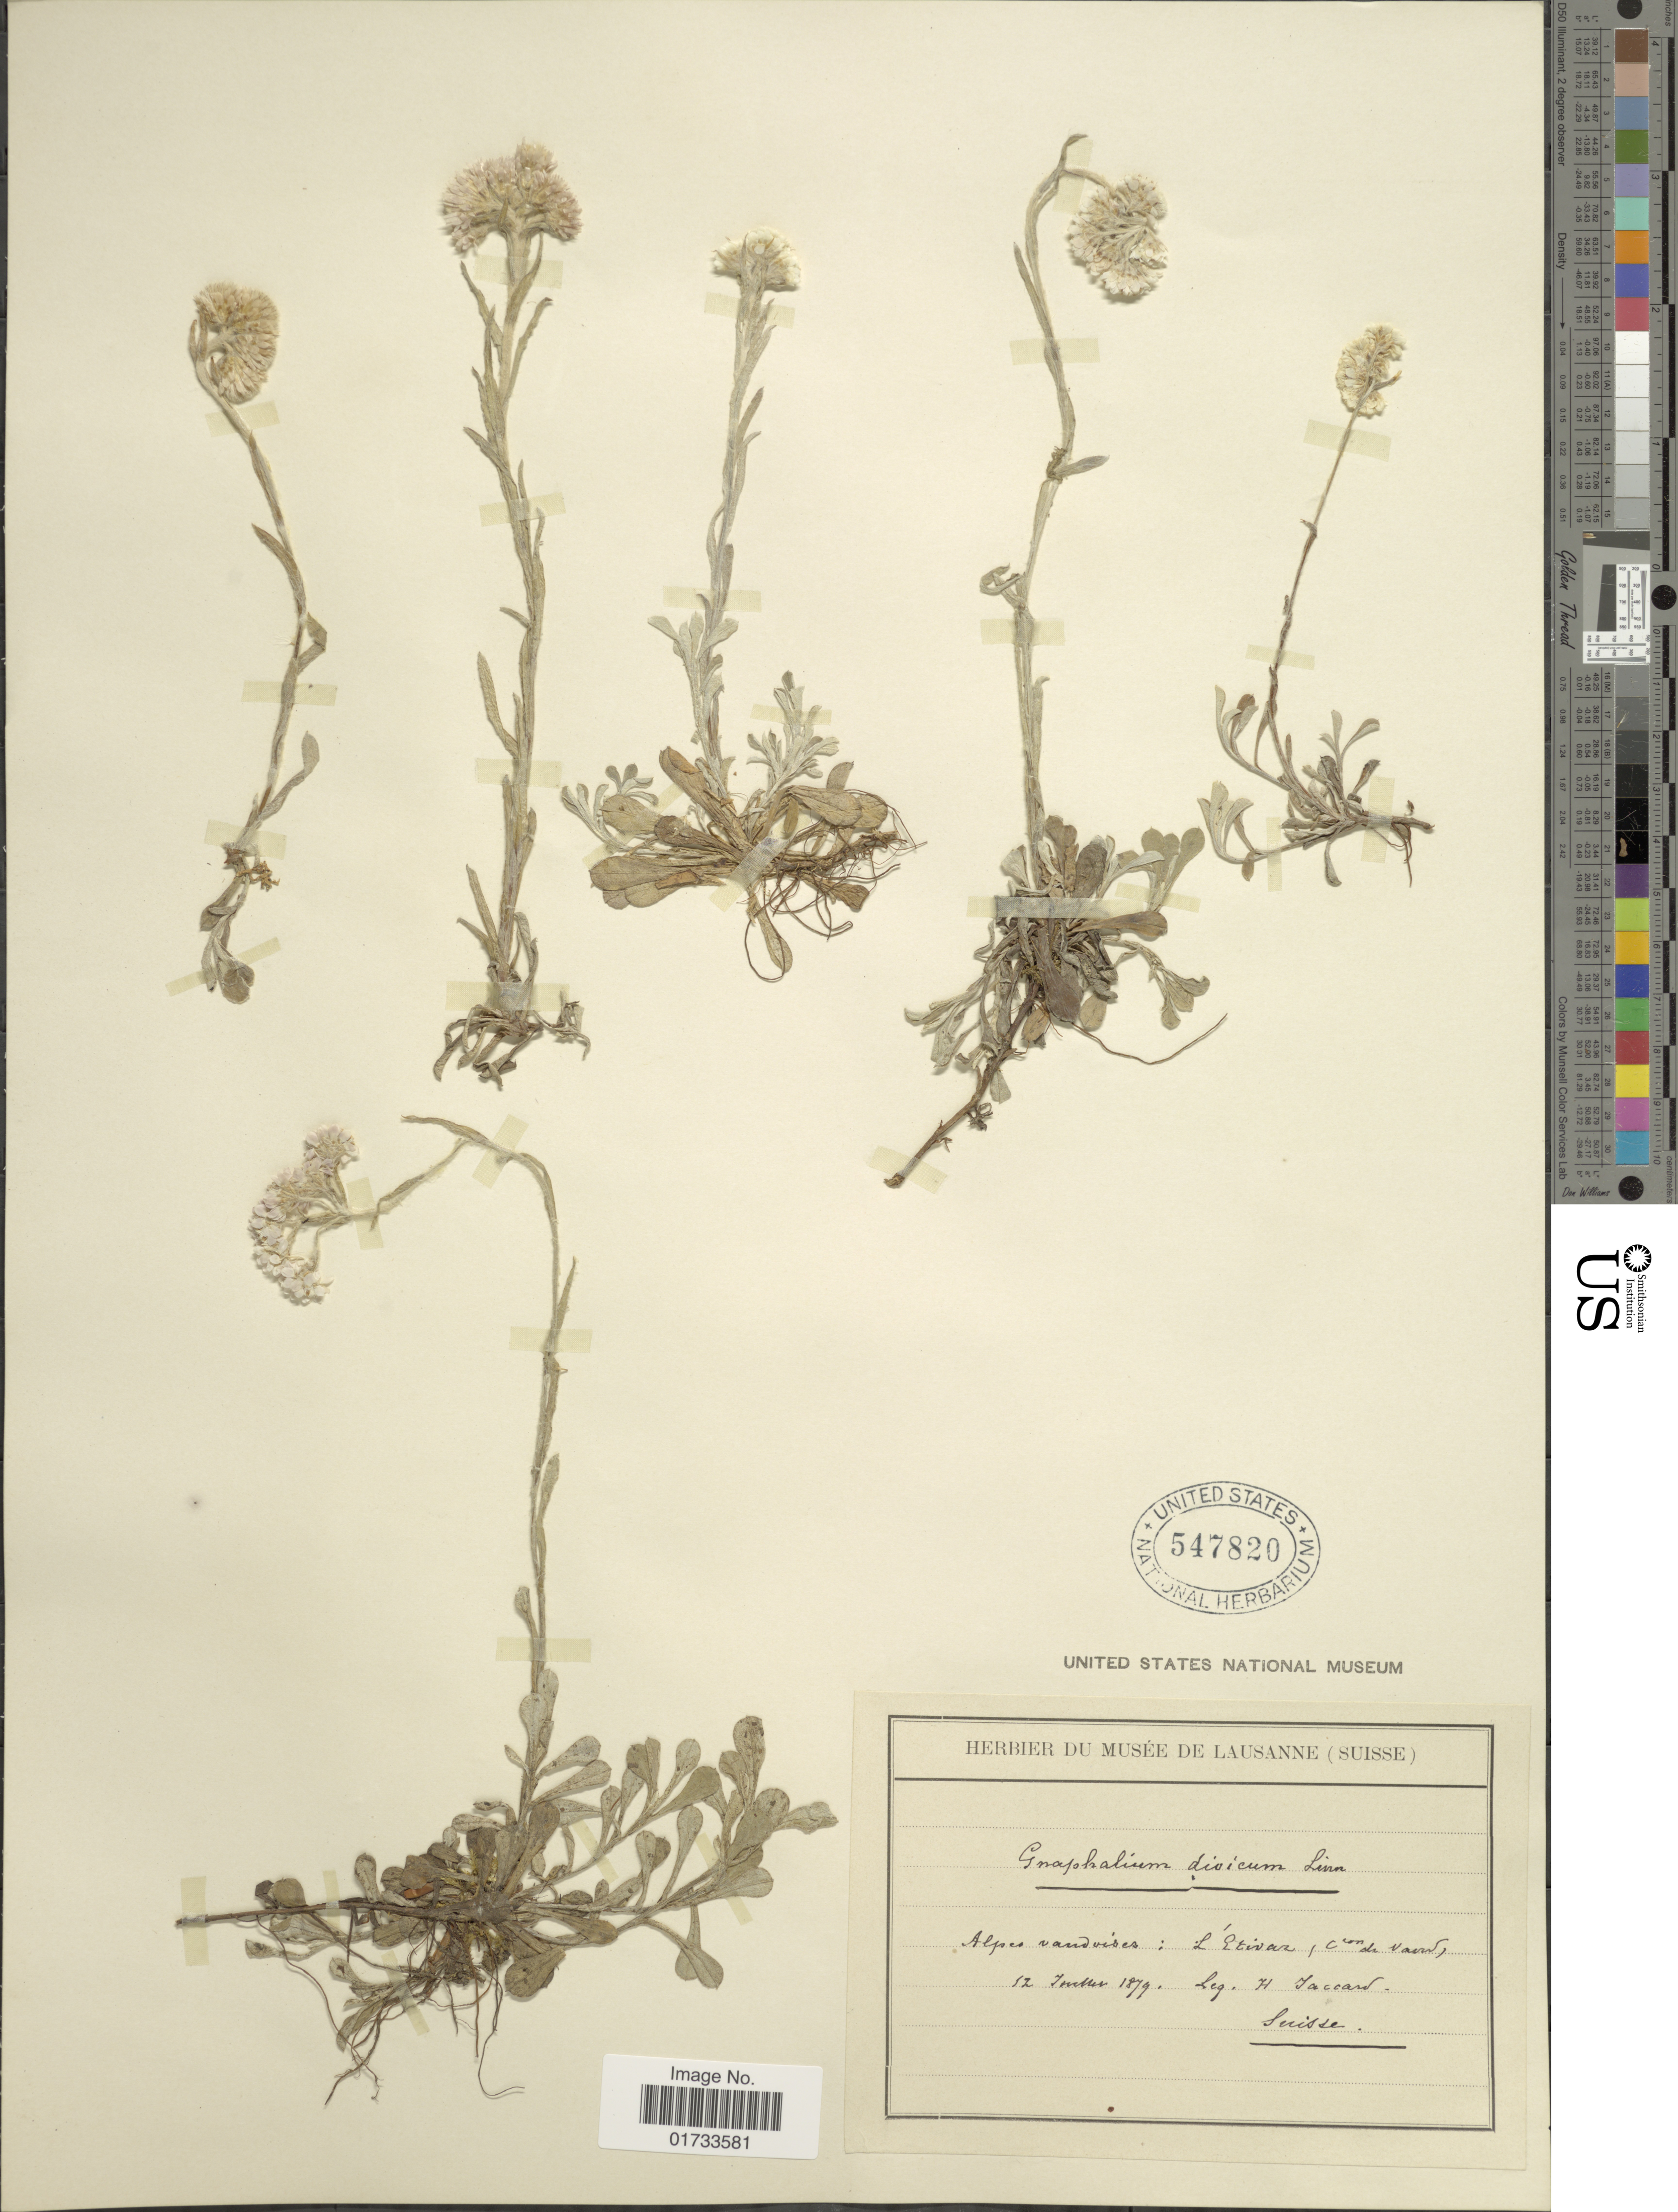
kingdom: Plantae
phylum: Tracheophyta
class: Magnoliopsida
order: Asterales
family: Asteraceae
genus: Antennaria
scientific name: Antennaria dioica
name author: (L.) Gaertn.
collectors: H. Jaccard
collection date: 1879-06-12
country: Switzerland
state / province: Vaud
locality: Alpes vaudoises: L'Etivaz, C-ton de Vaud.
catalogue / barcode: US 547820